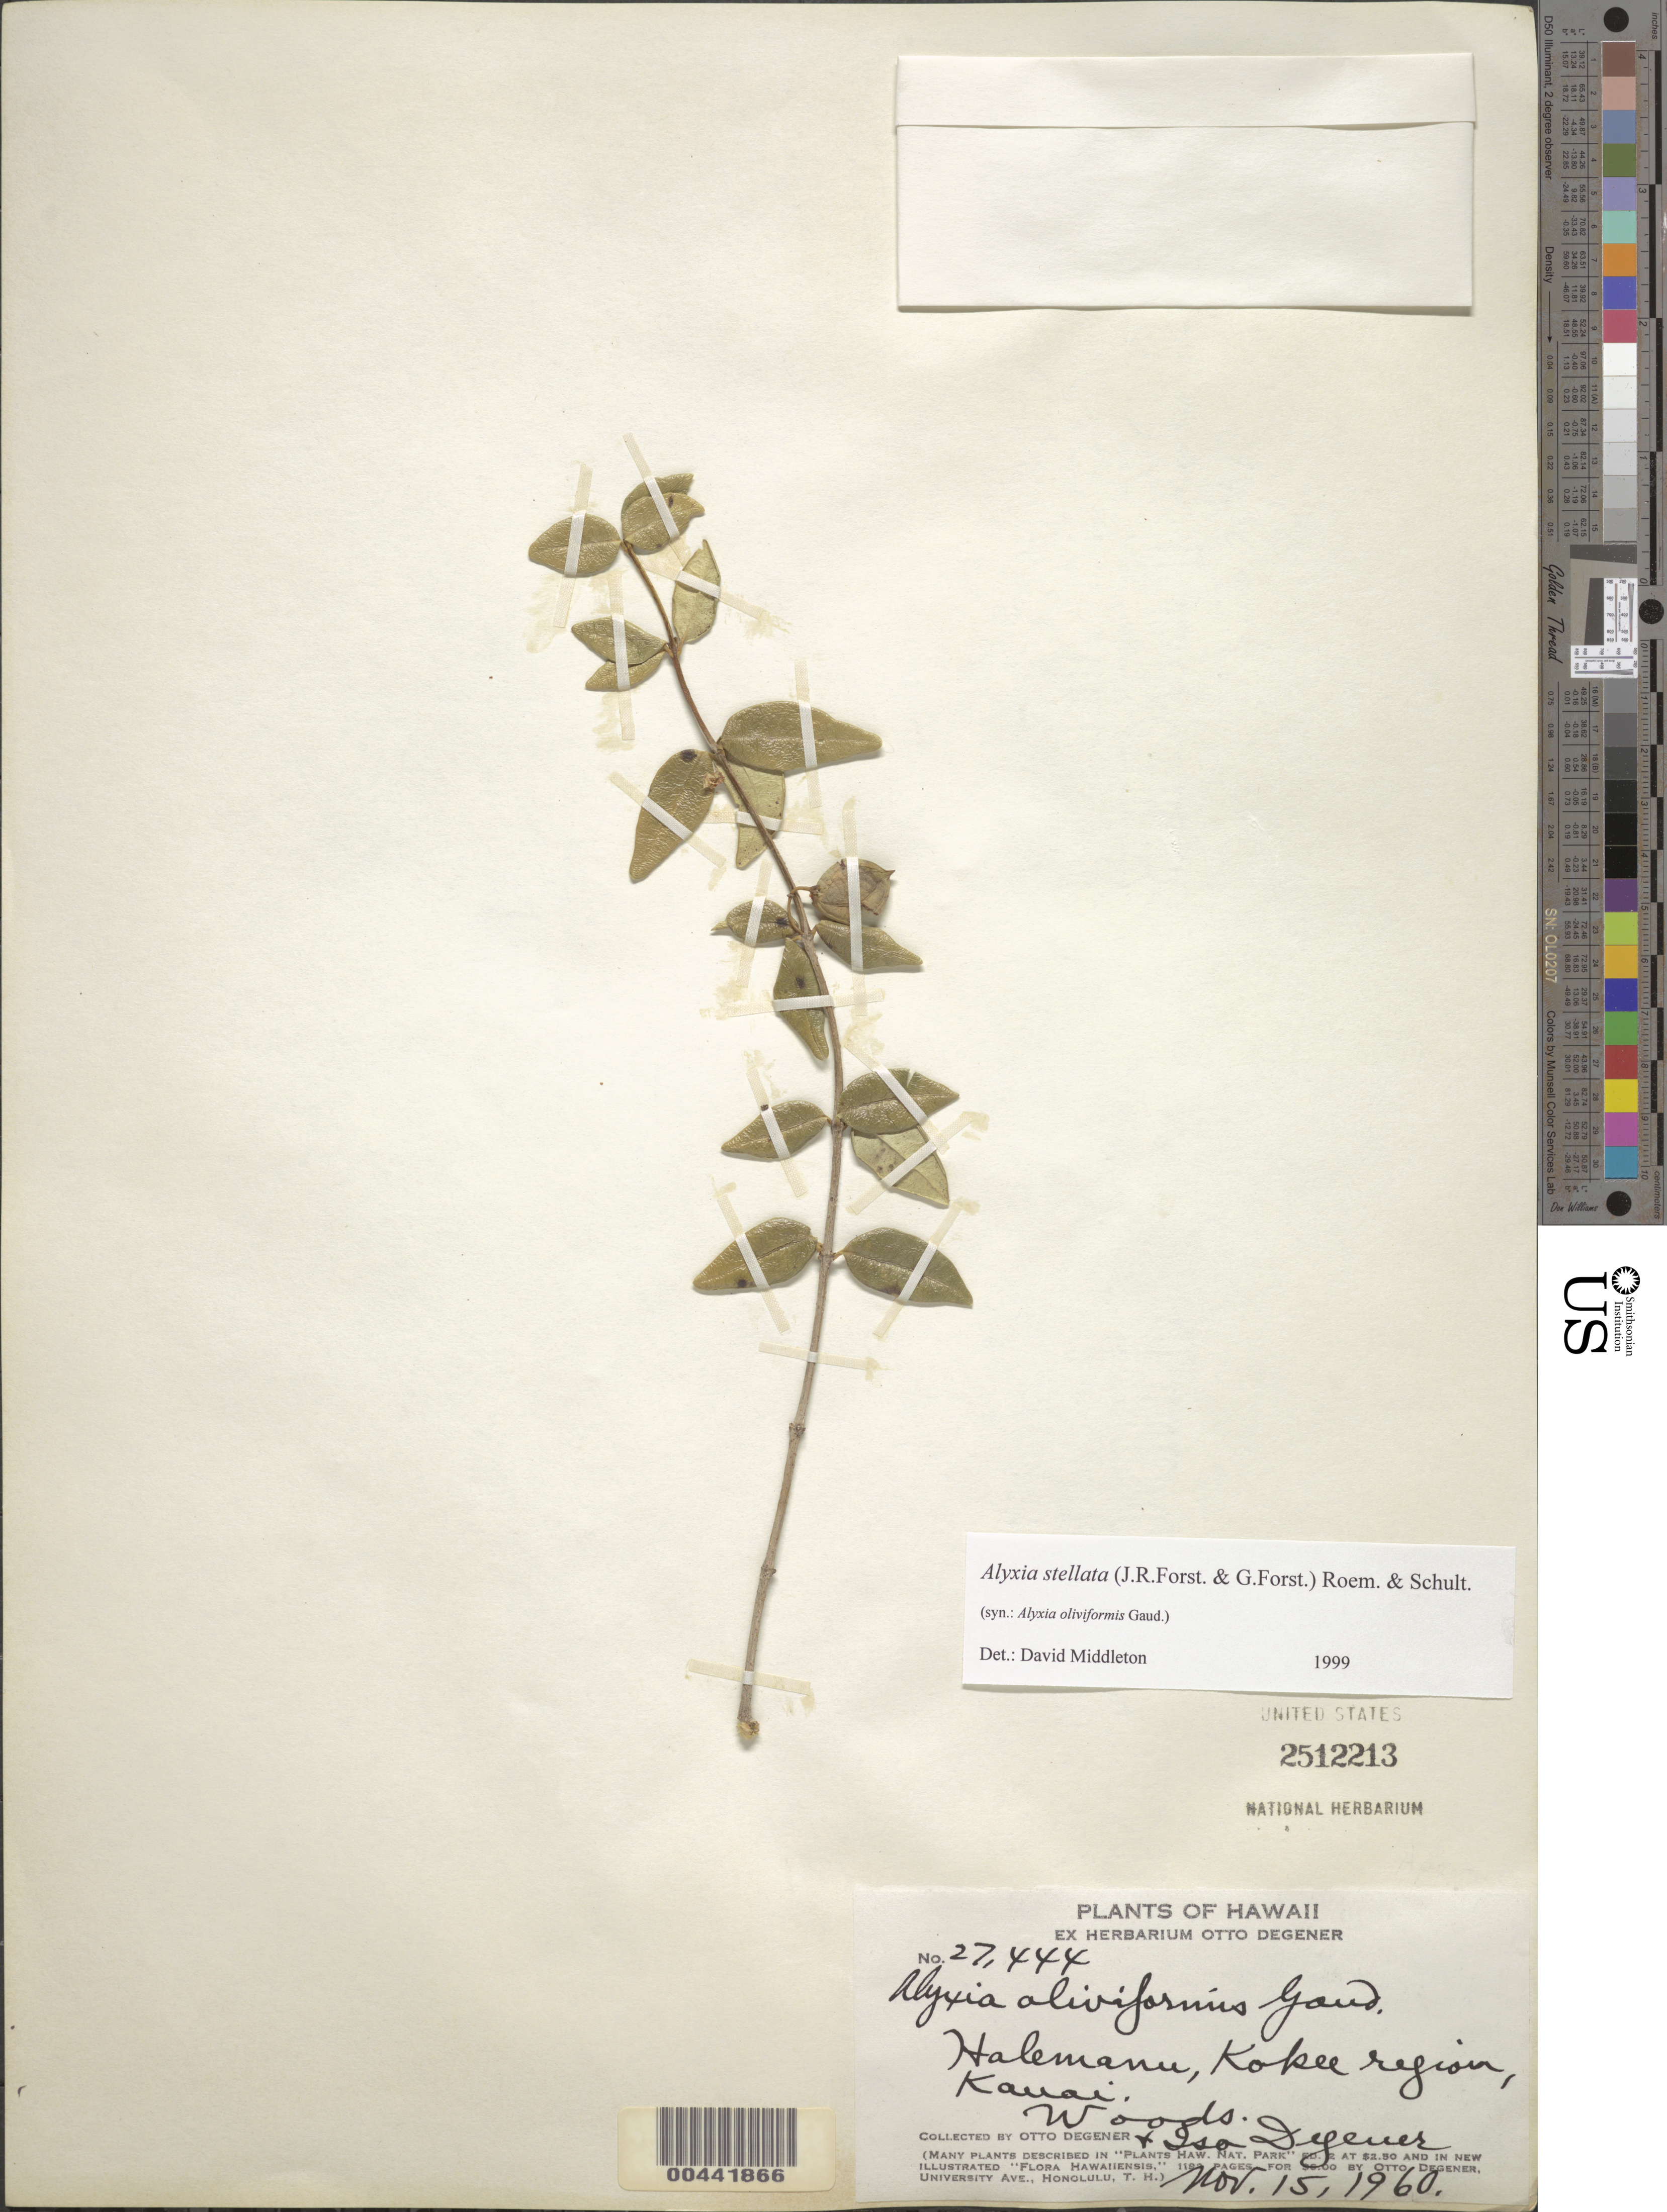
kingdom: Plantae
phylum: Tracheophyta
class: Magnoliopsida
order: Gentianales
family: Apocynaceae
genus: Alyxia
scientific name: Alyxia stellata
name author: (J.R. Forst. & G. Forst.) Roem. & Schult.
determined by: Middleton, D. J.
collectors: O. Degener & I. Degener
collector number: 27444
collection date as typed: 15 Nov 1960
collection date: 1960-11-15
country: United States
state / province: Hawaii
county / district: Kauai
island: Kaua'i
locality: Halemanu, Kokee region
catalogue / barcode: US 2512213